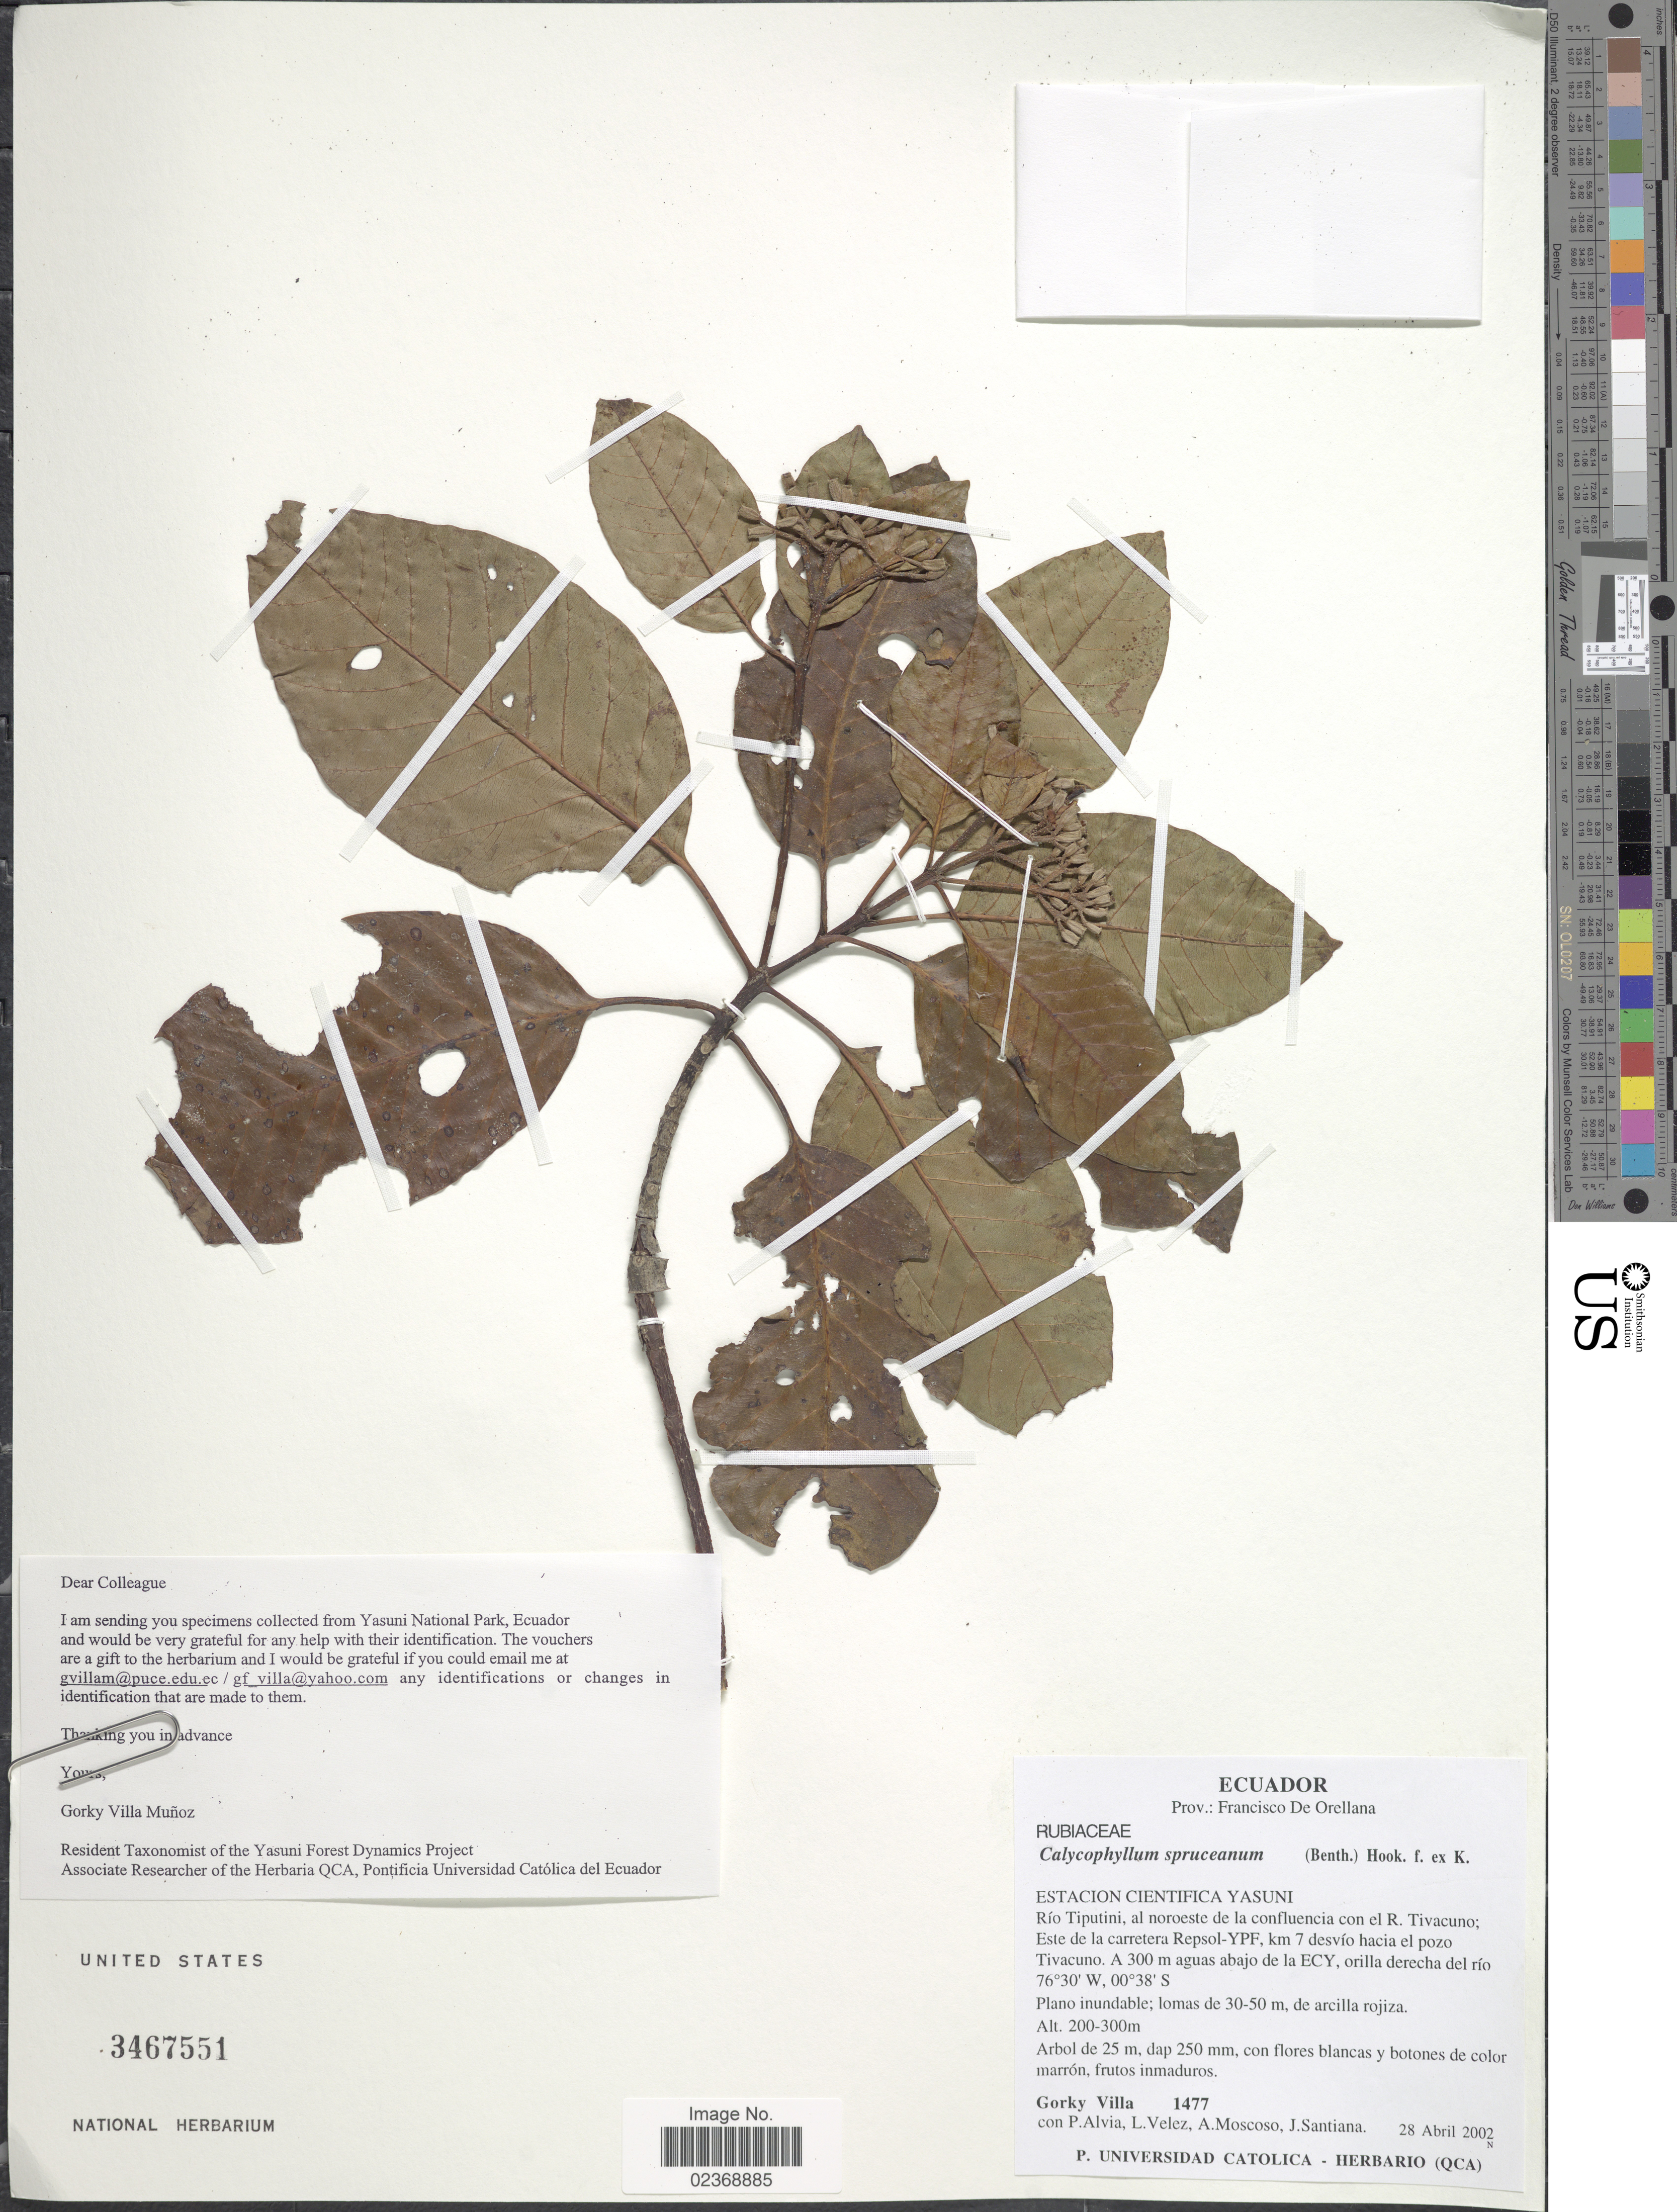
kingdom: Plantae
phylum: Tracheophyta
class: Magnoliopsida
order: Gentianales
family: Rubiaceae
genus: Calycophyllum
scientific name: Calycophyllum spruceanum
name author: (Benth.) Hook. f. ex K. Schum.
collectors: G. Villa, P. Alvia, L. Velez, A. Moscoso & J. Santiana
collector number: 1477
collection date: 2002-04-28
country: Ecuador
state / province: Orellana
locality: Prov. Francisco De Orellana. Estacio Cientifica Yasuni. Rio Tiputini, al noroeste de la confluencia con el R. Tivacuno; Este de la carretera Repsol-YPF, km 7 desvio hacia el pozo Tivacuno. A 300 m aguas abajo de la ECY, orilla derecha del rio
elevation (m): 200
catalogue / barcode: US 3467551